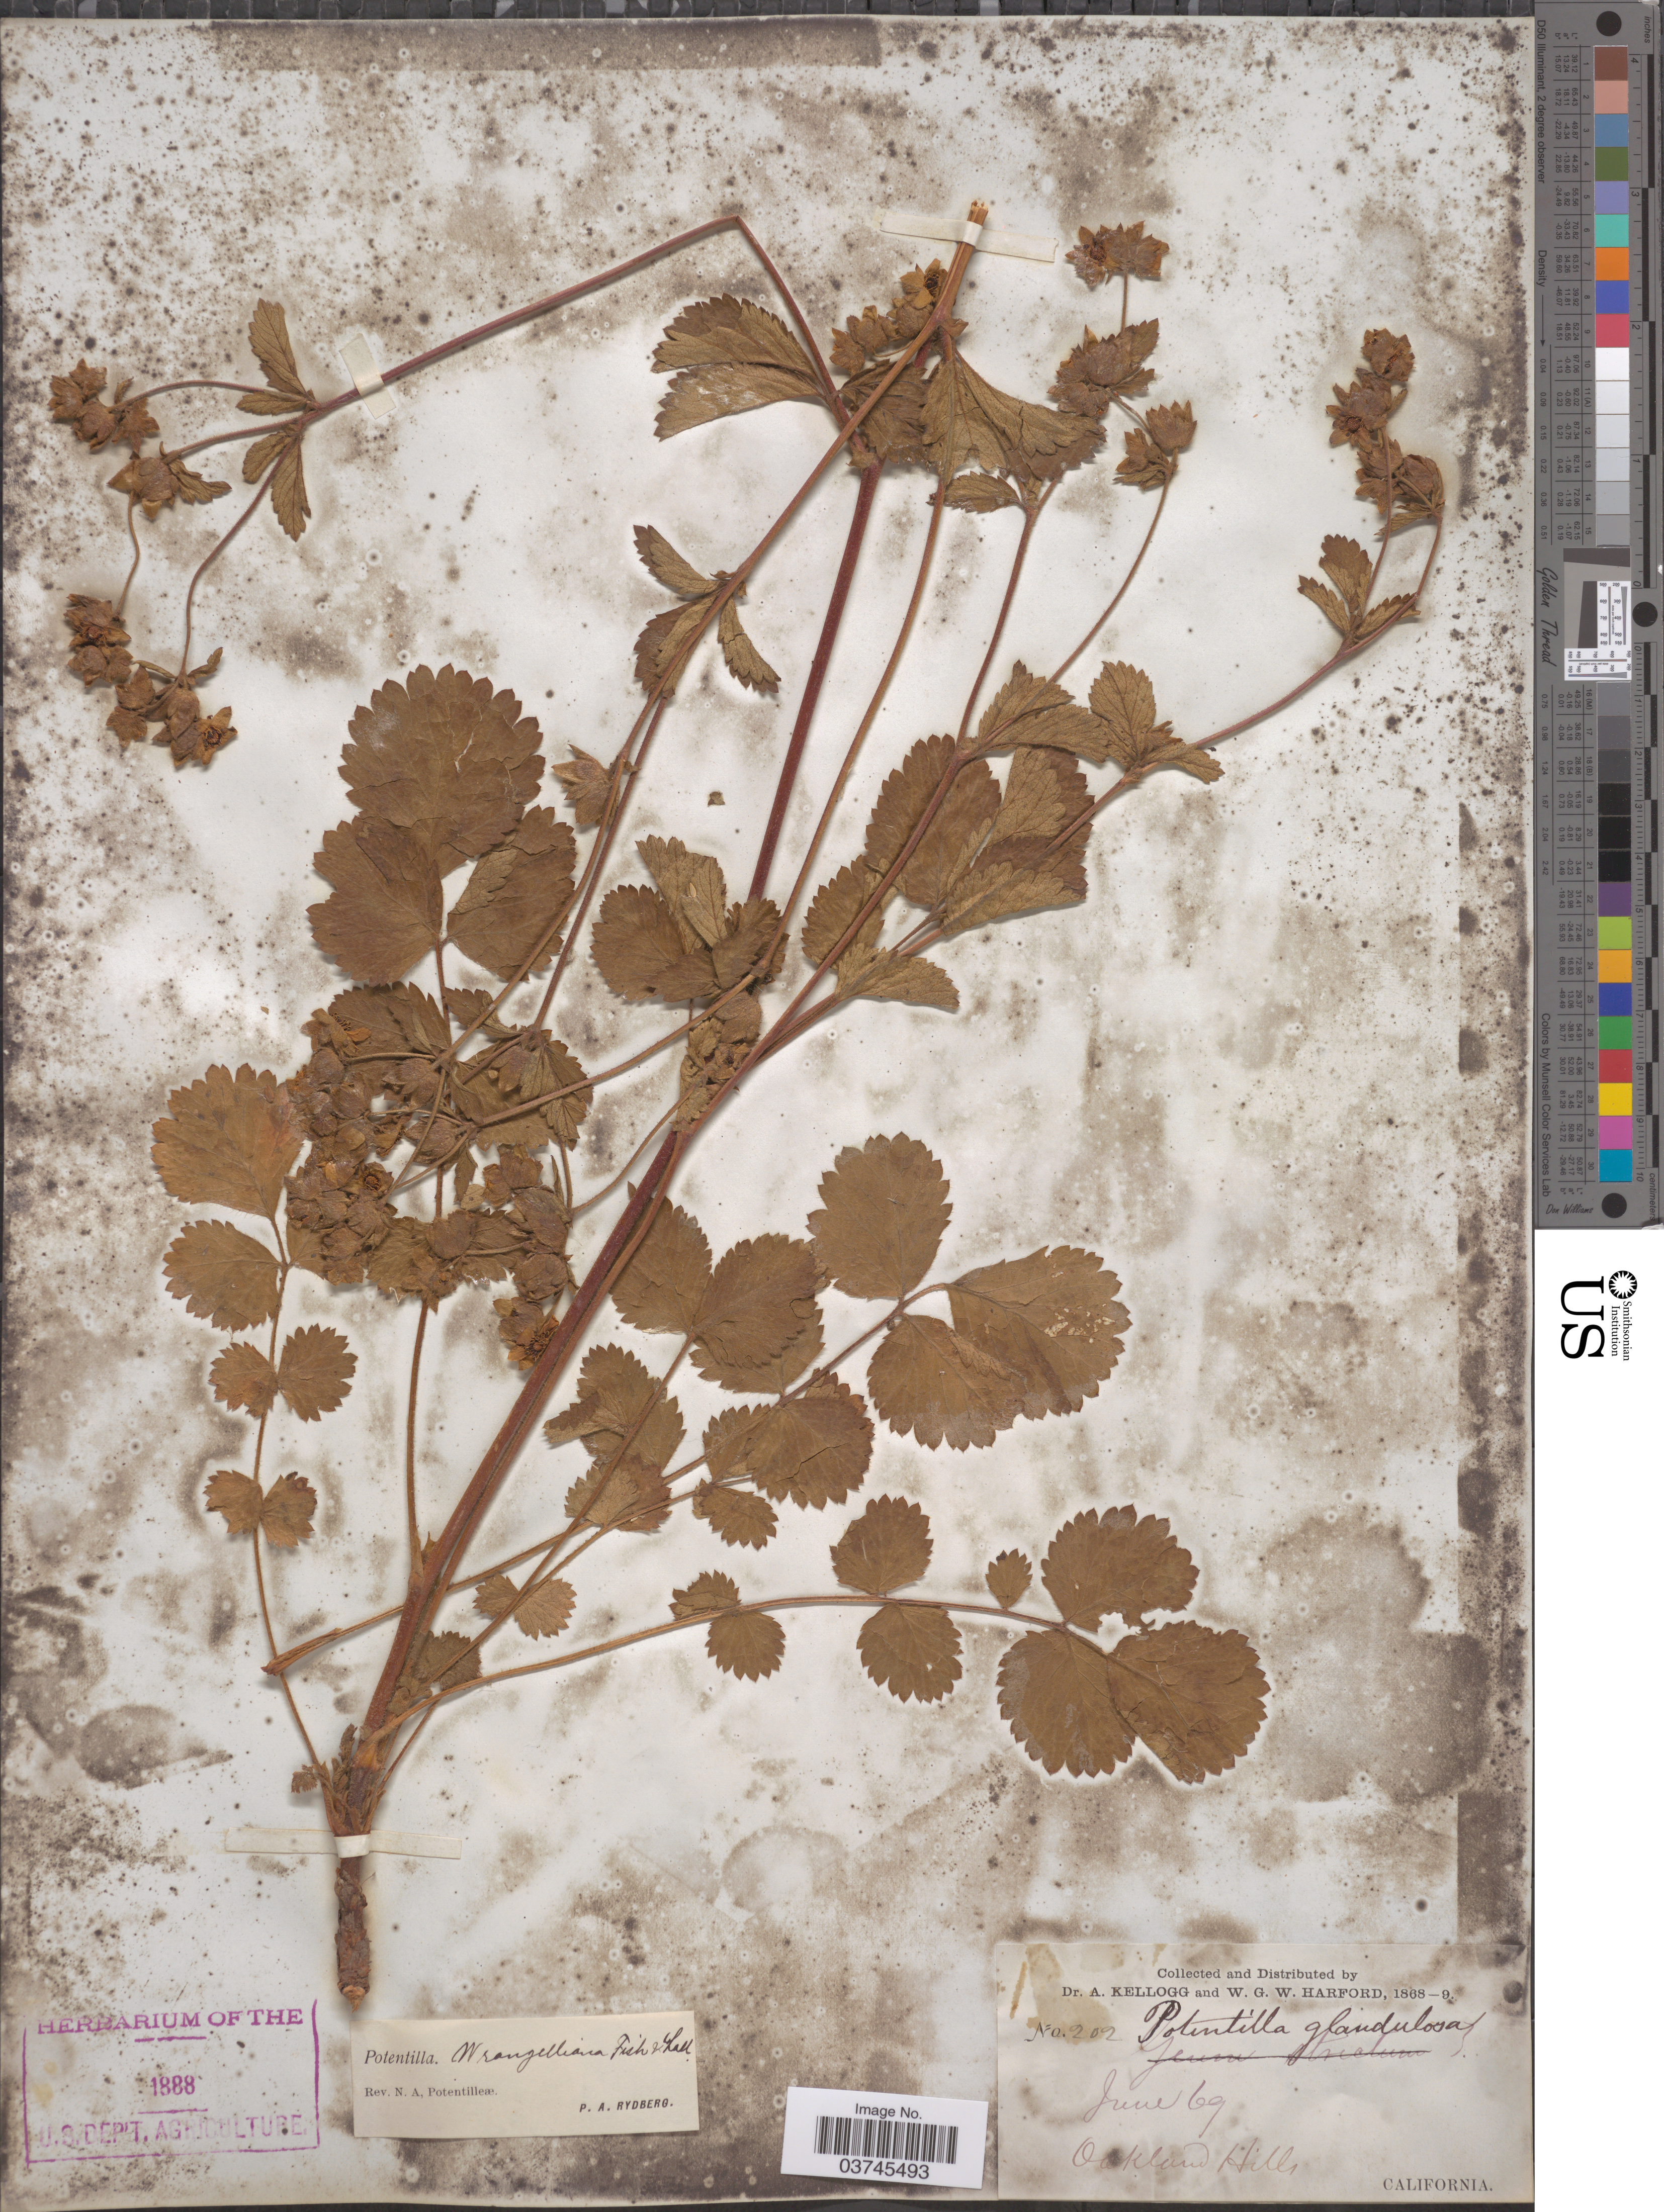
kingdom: Plantae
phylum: Tracheophyta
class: Magnoliopsida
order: Rosales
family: Rosaceae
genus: Drymocallis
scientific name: Drymocallis glandulosa var. wrangelliana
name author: (Greene) Ertter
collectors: A. Kellogg & W. G. W. Harford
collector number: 202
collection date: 1869-06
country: United States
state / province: California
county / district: Alameda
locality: Oakland Hills.